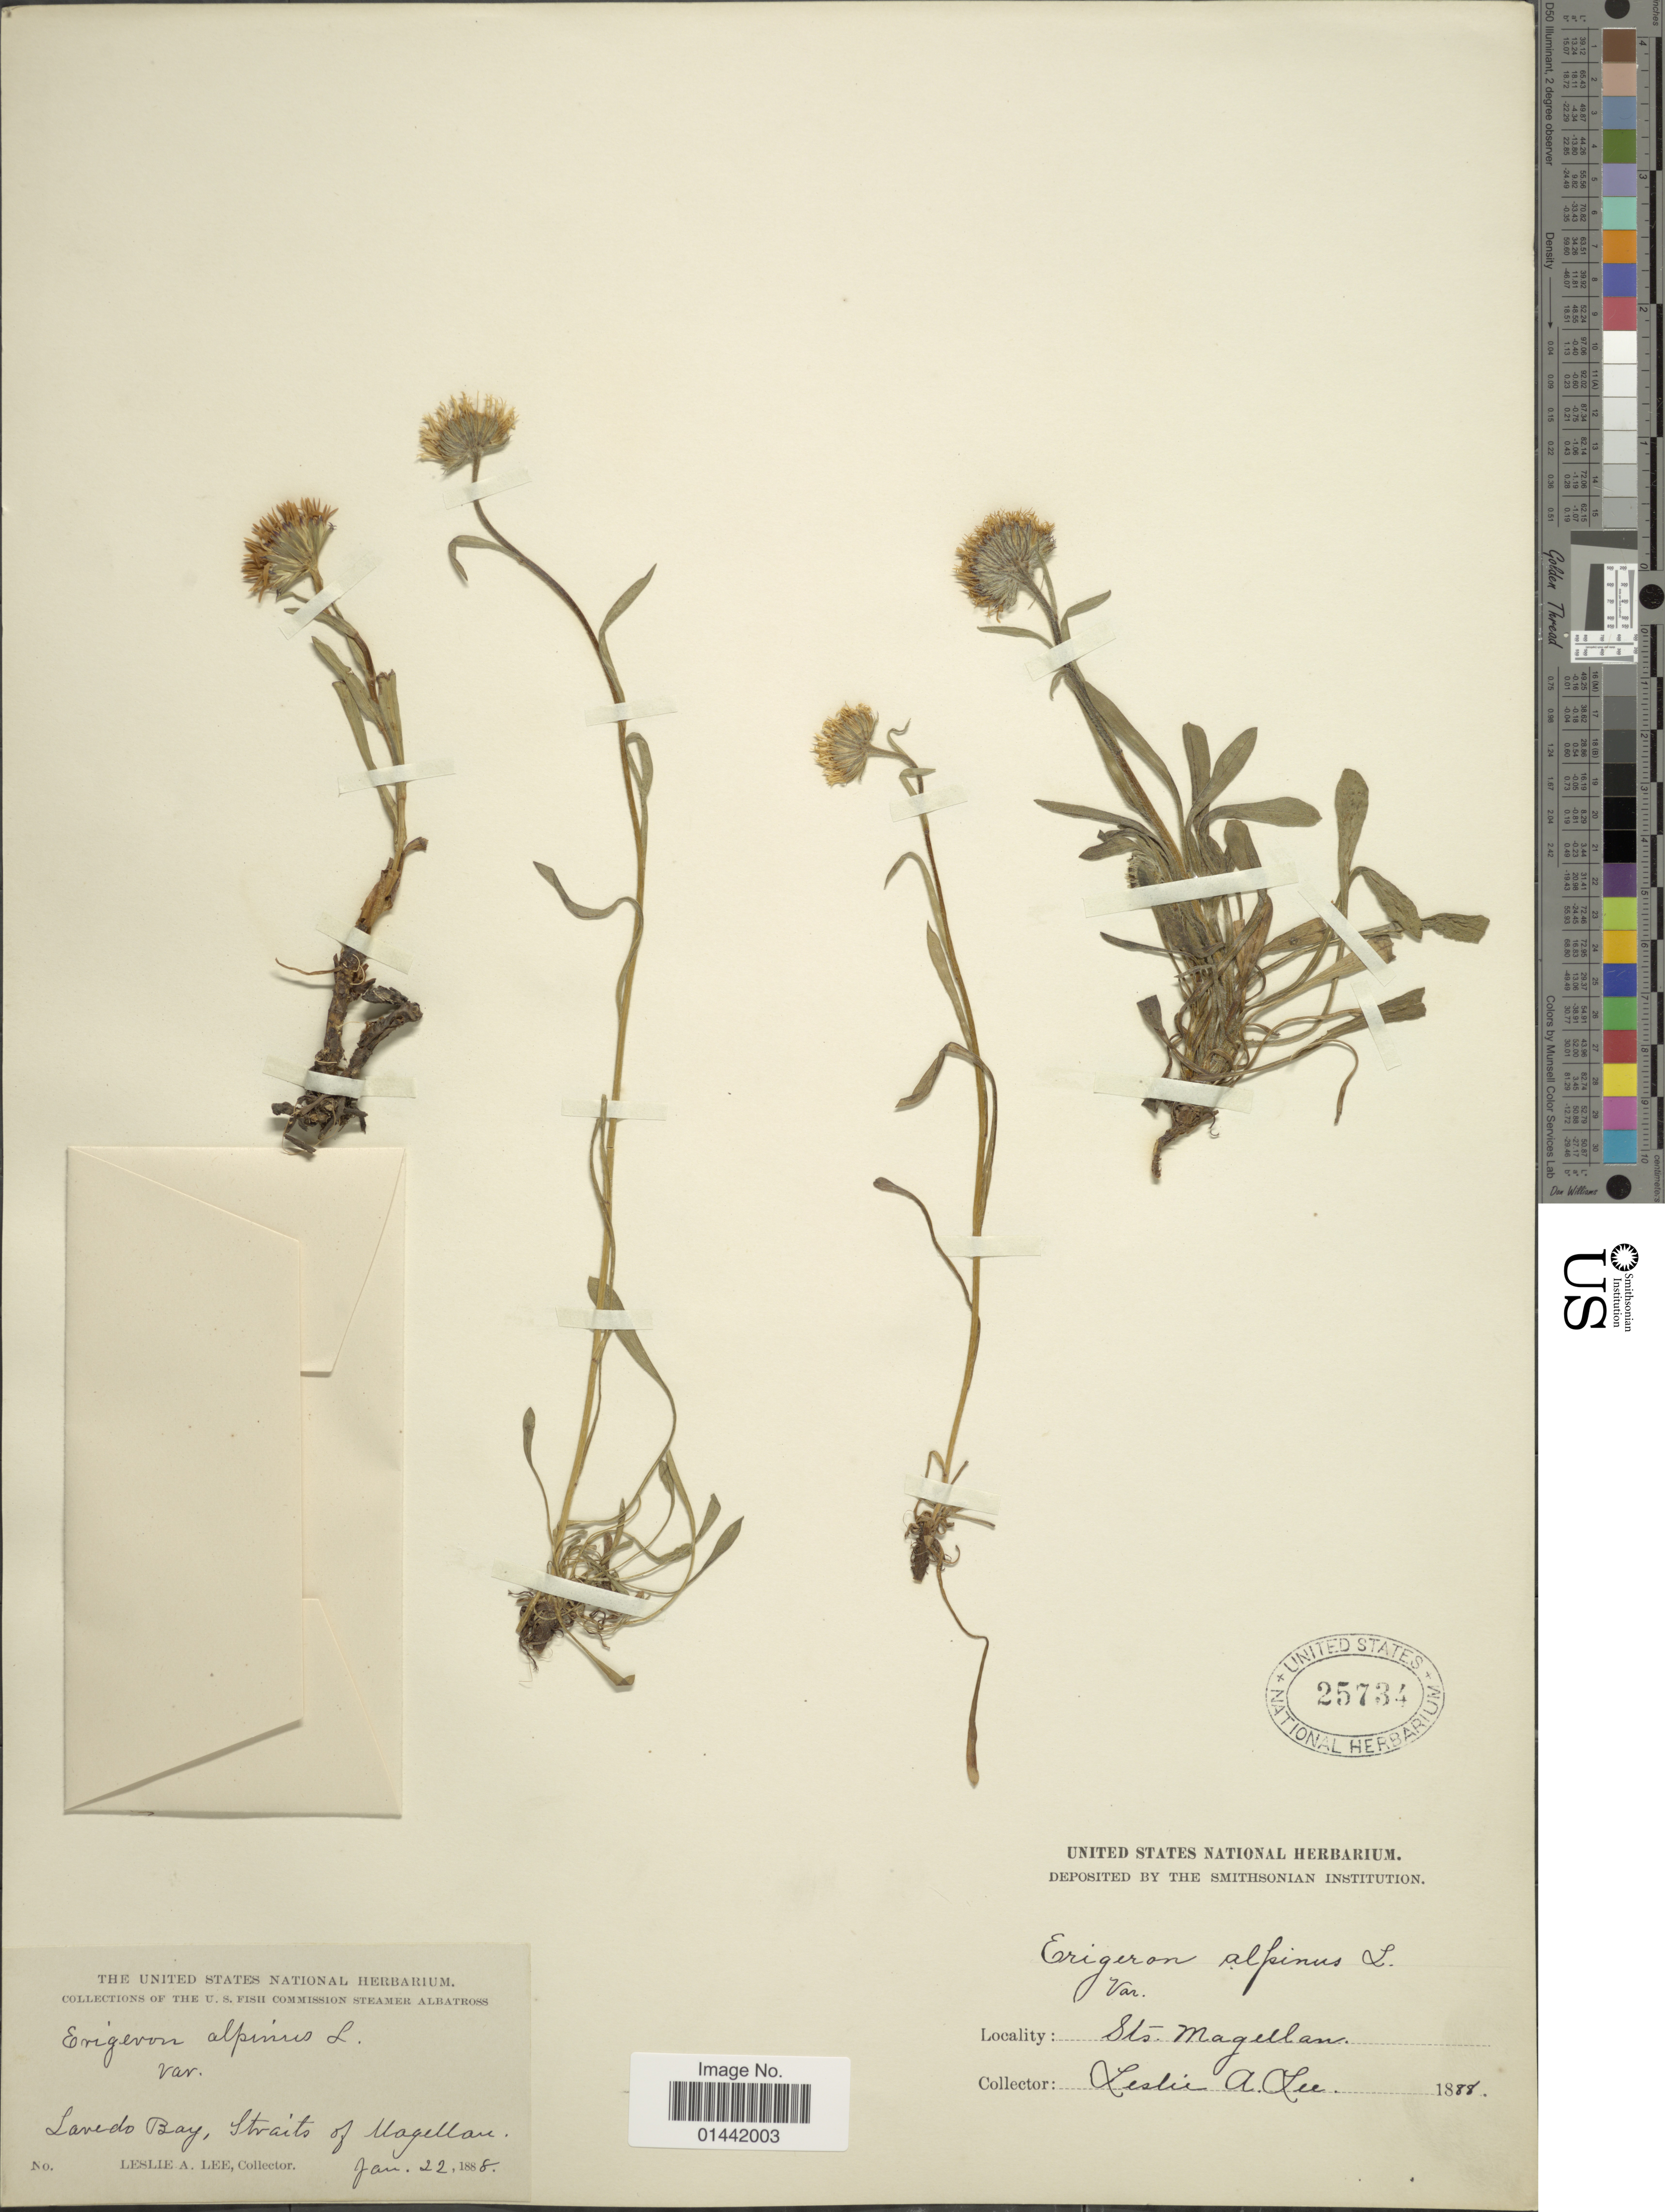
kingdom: Plantae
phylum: Tracheophyta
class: Magnoliopsida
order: Asterales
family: Asteraceae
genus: Erigeron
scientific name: Erigeron alpinus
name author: L.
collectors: L. Lee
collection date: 1888-01-22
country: Chile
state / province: Magallanes y de la Antártica Chilena (XII)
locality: Laredo bay, Straits of Magellan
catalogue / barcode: US 25734